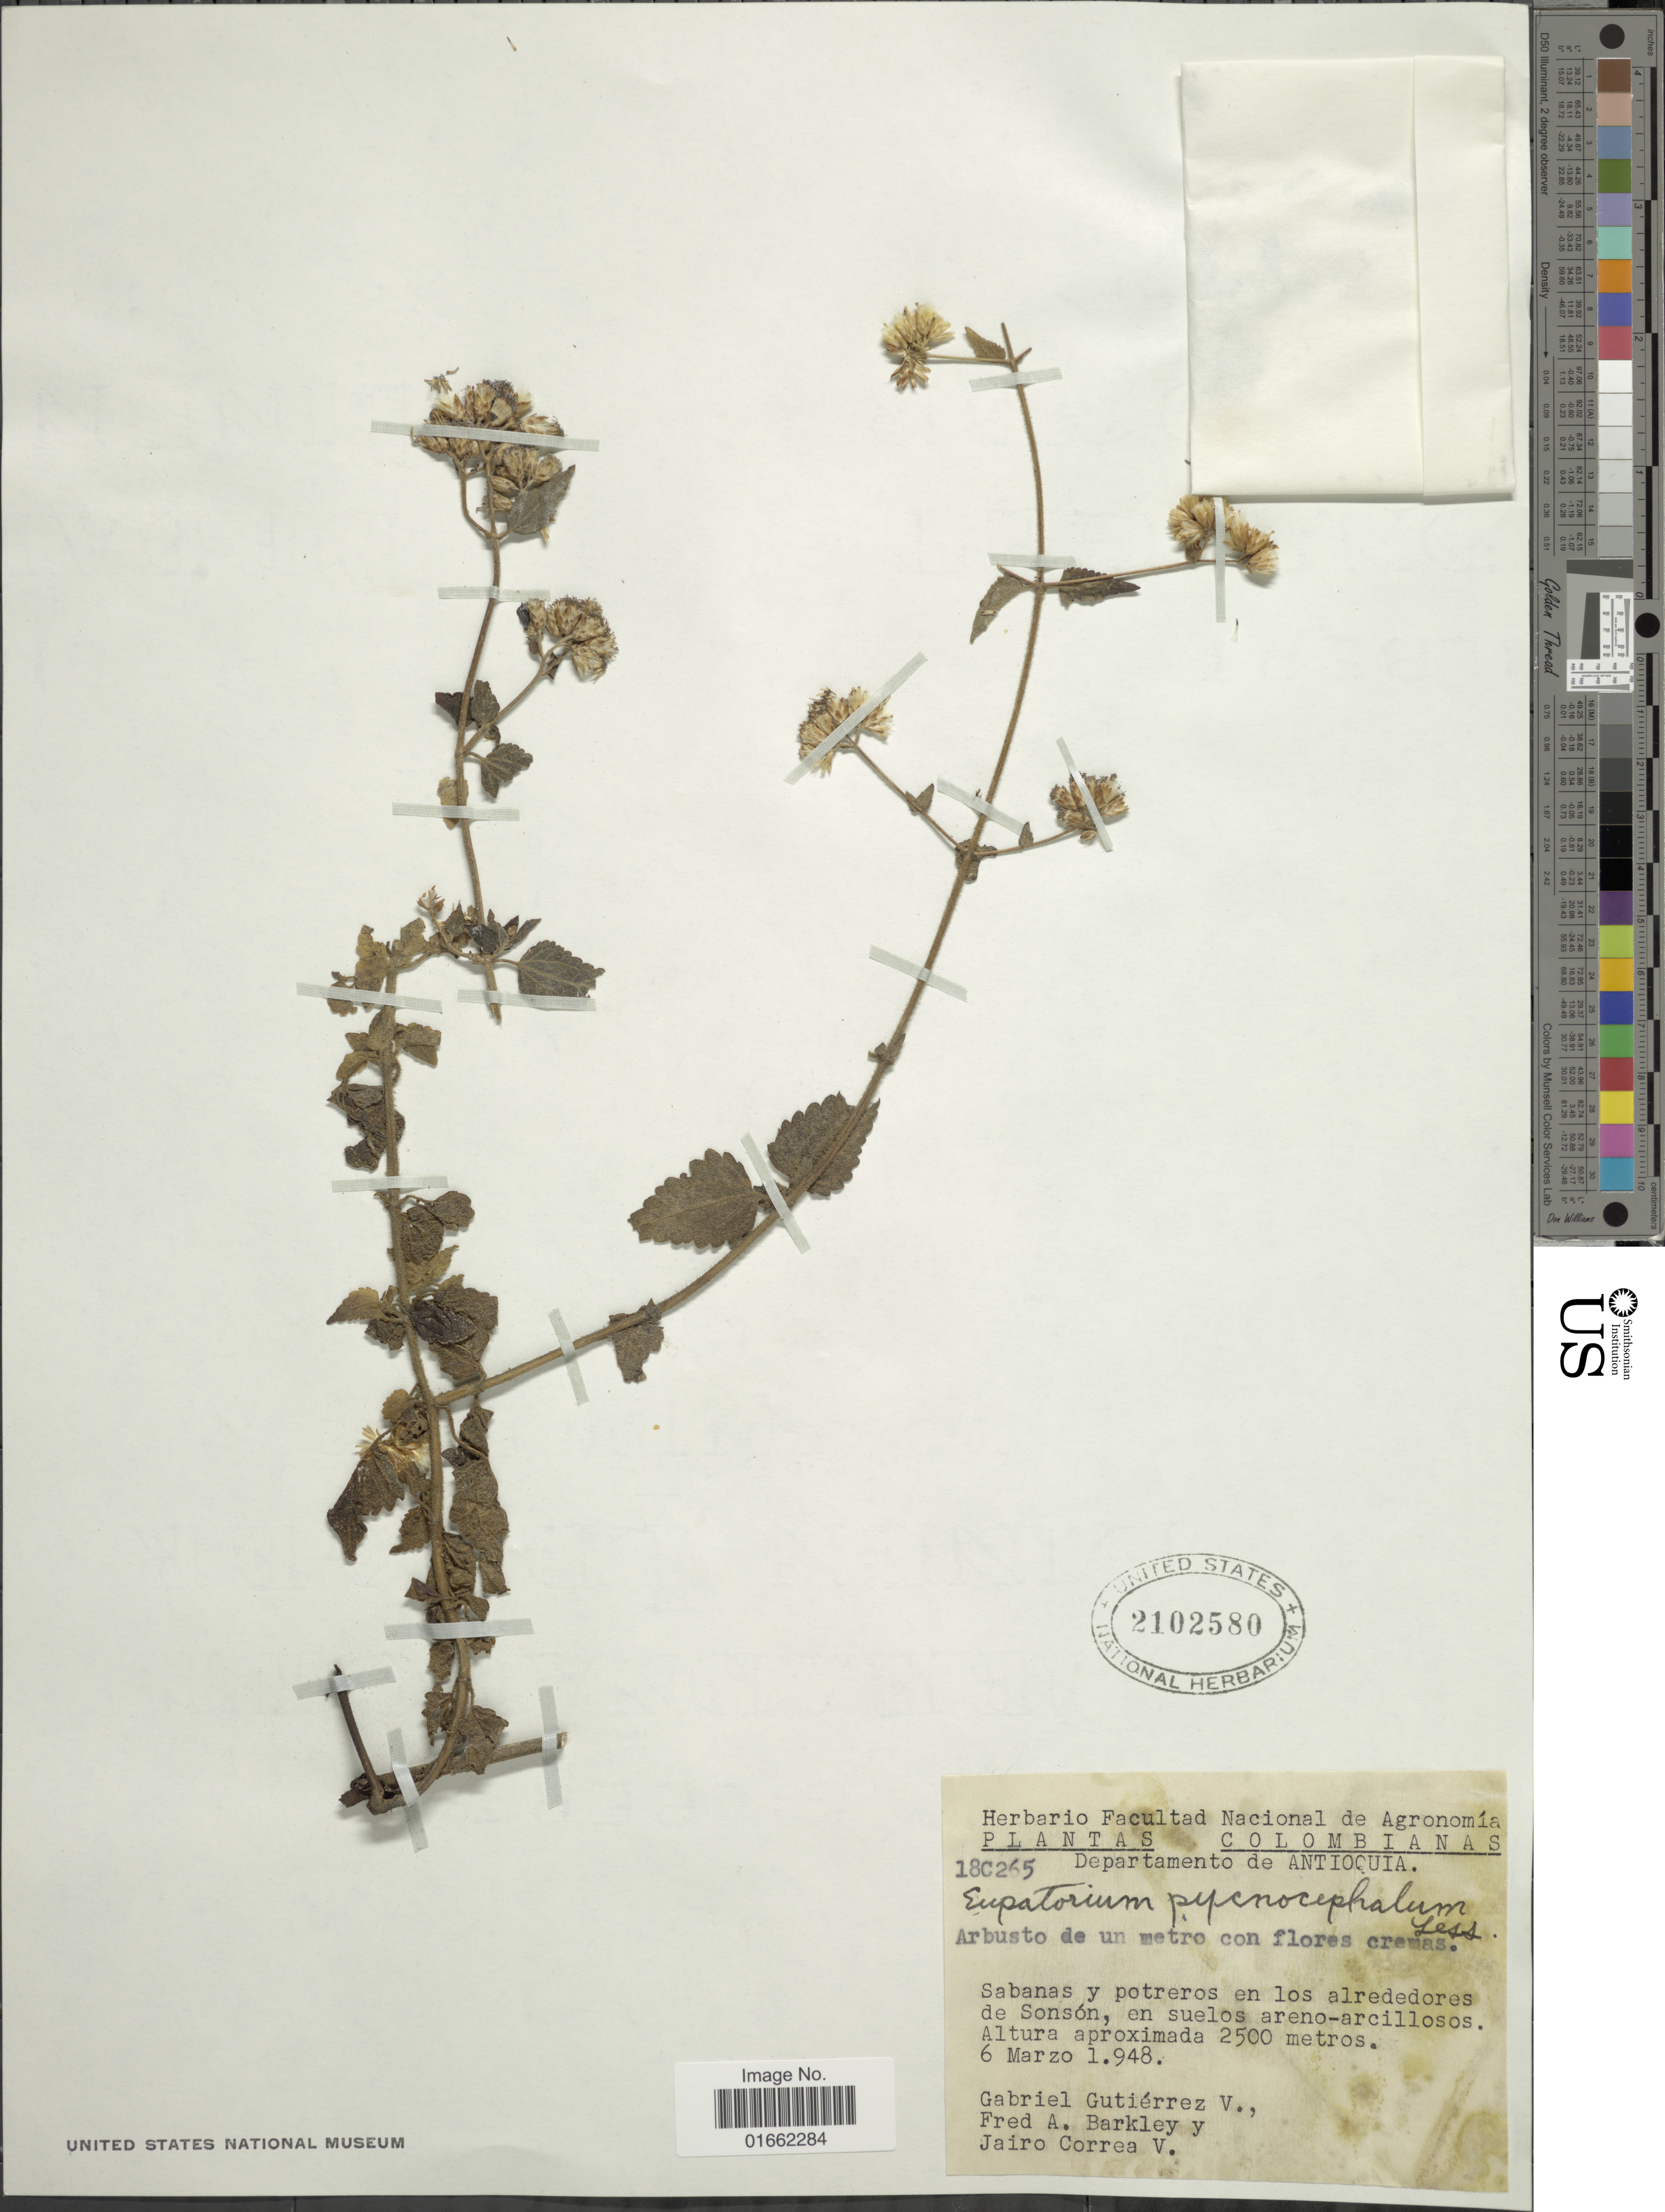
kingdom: Plantae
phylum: Tracheophyta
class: Magnoliopsida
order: Asterales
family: Asteraceae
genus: Fleischmannia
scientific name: Fleischmannia pratensis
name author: (Klatt) R.M. King & H. Rob.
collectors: G. Gutiérrez V., F. A. Barkley & J. Correa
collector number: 18C265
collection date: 1948-03-06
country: Colombia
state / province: Antioquia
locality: Departamento de Antioquia. Sabanas y potreros en los alrededores de Sonsón, en suelos areno-arcillosos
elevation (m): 2500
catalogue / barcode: US 2102580